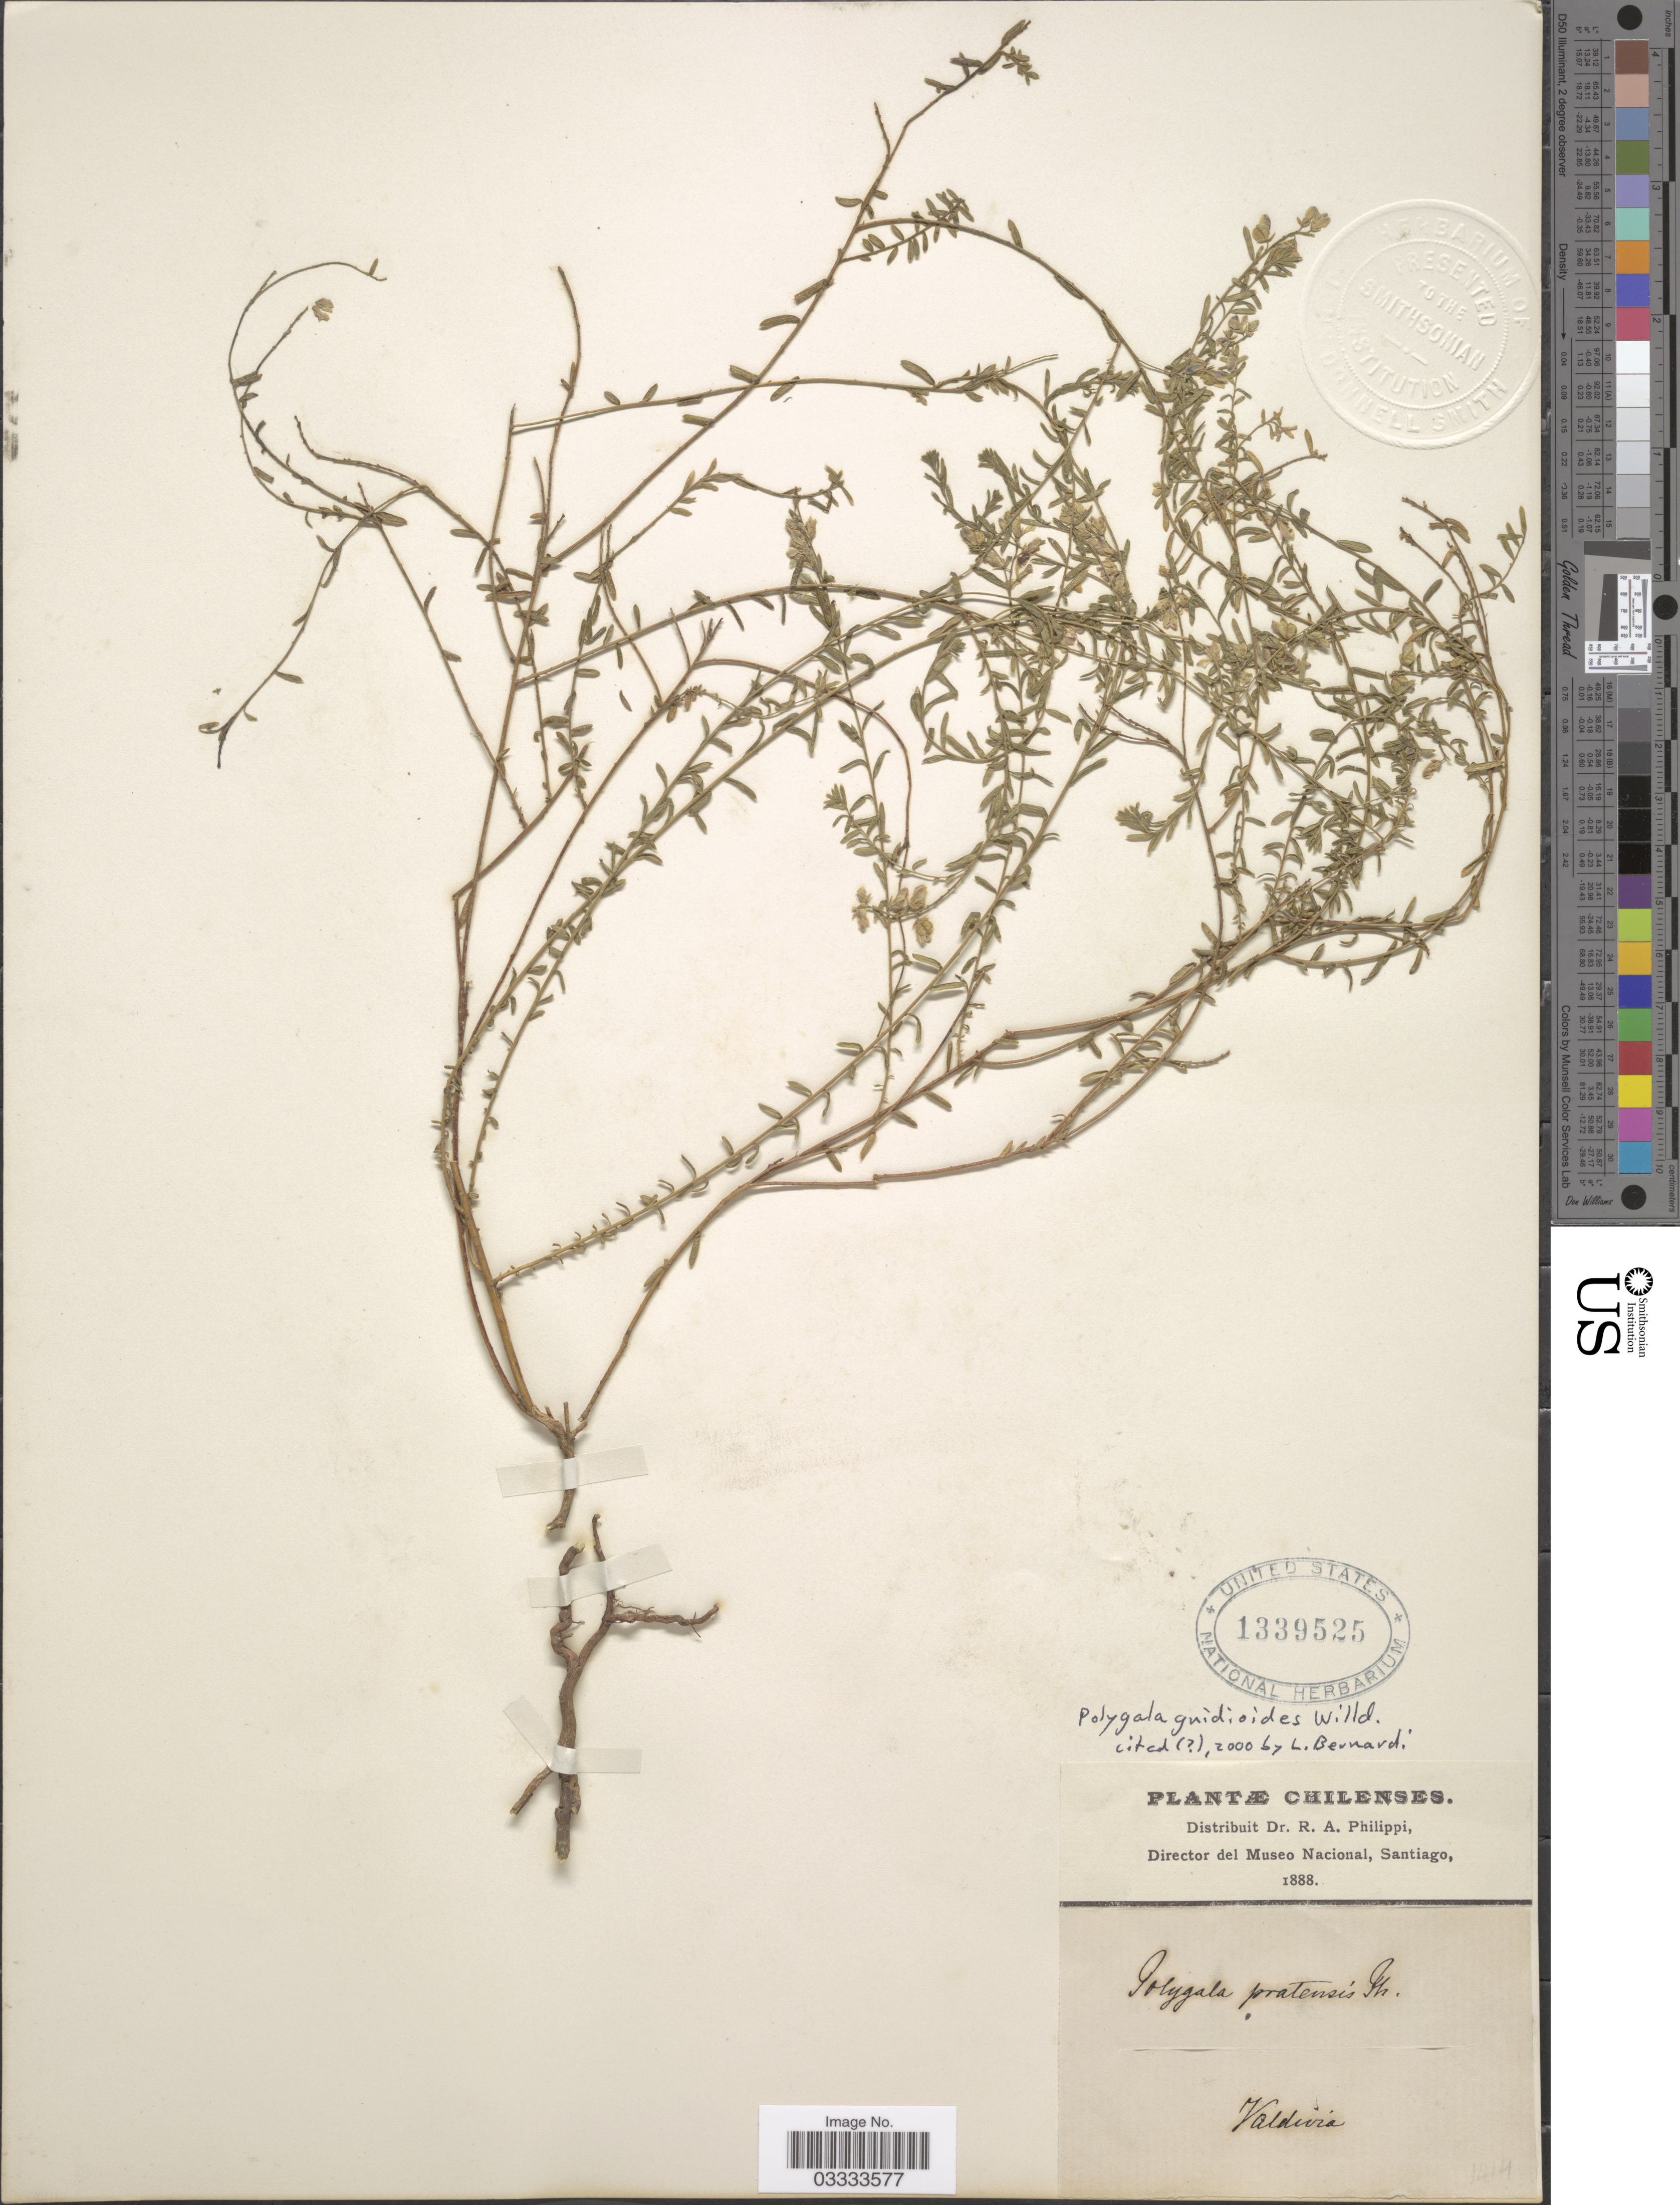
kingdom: Plantae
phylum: Tracheophyta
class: Magnoliopsida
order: Fabales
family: Polygalaceae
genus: Polygala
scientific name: Polygala gnidioides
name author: Willd.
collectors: ex. herb. R.A. Philippi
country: Chile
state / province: Valparaíso (V)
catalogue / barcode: US 1339525